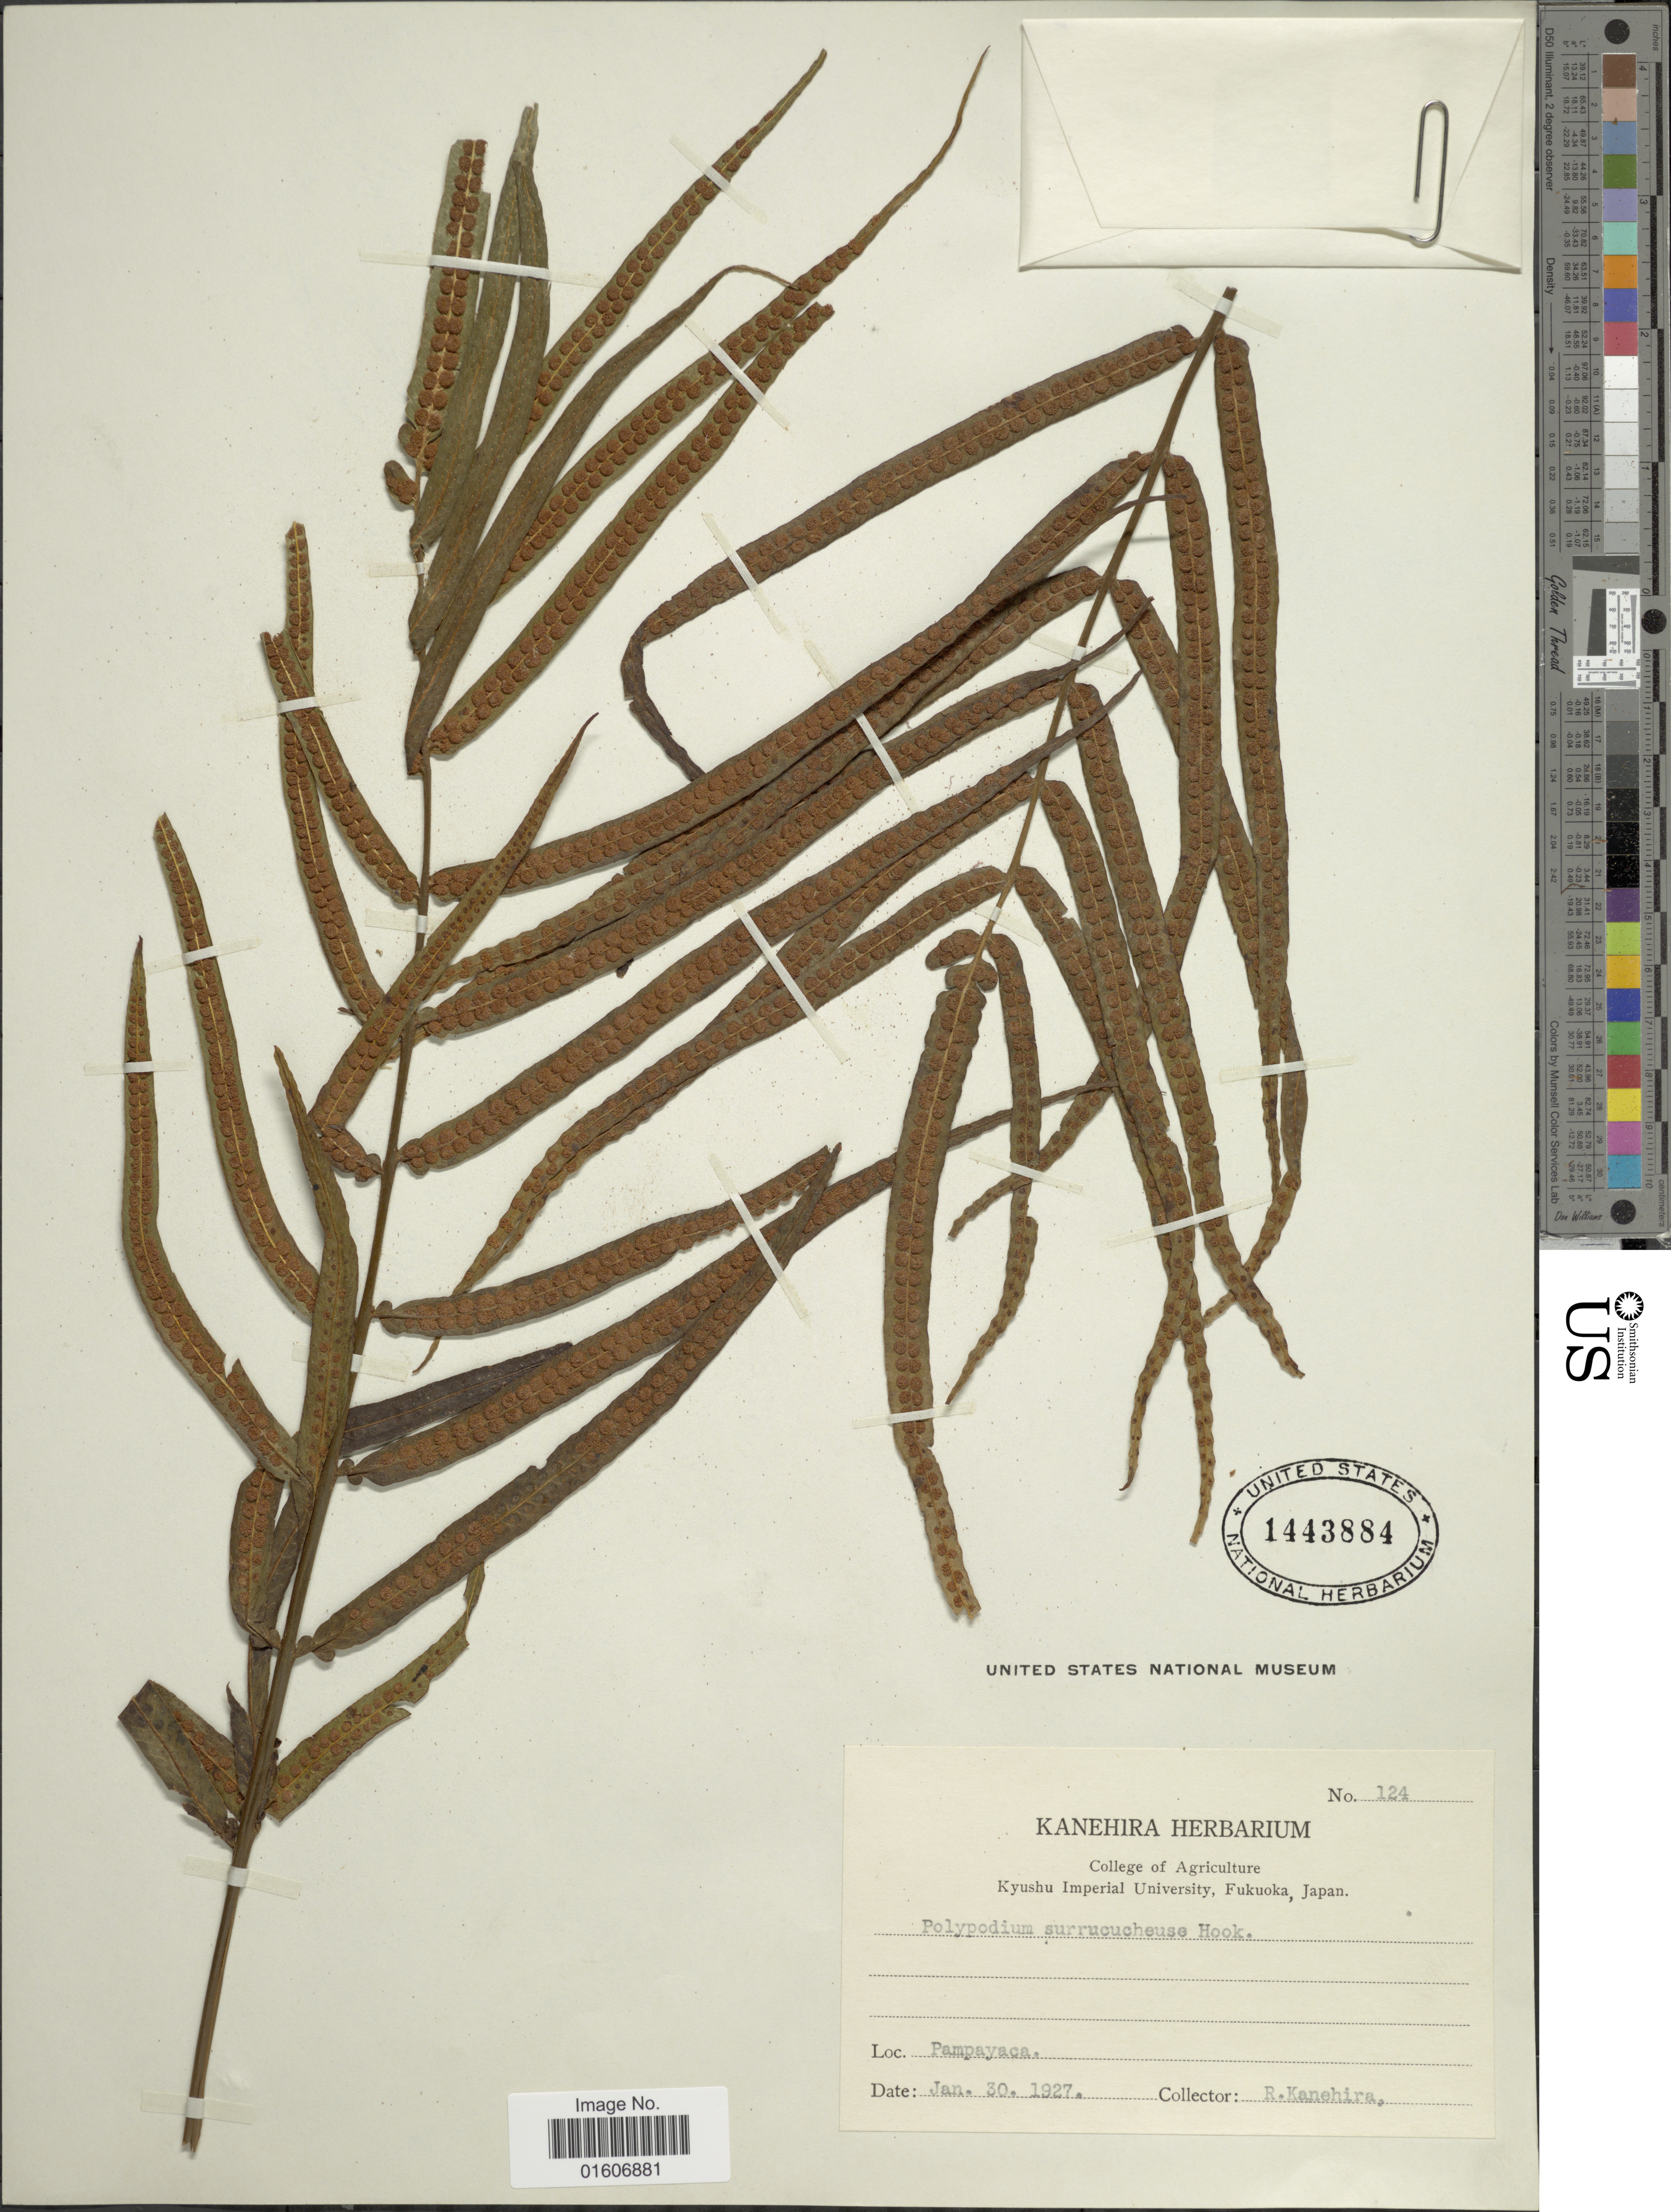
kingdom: Plantae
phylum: Tracheophyta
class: Polypodiopsida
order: Polypodiales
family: Polypodiaceae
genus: Serpocaulon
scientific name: Serpocaulon sessilifolium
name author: (Desv.) A.R. Sm.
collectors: R. Kanehira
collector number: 124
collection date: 1927-01-30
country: Japan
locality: Pampayaca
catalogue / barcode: US 1443884